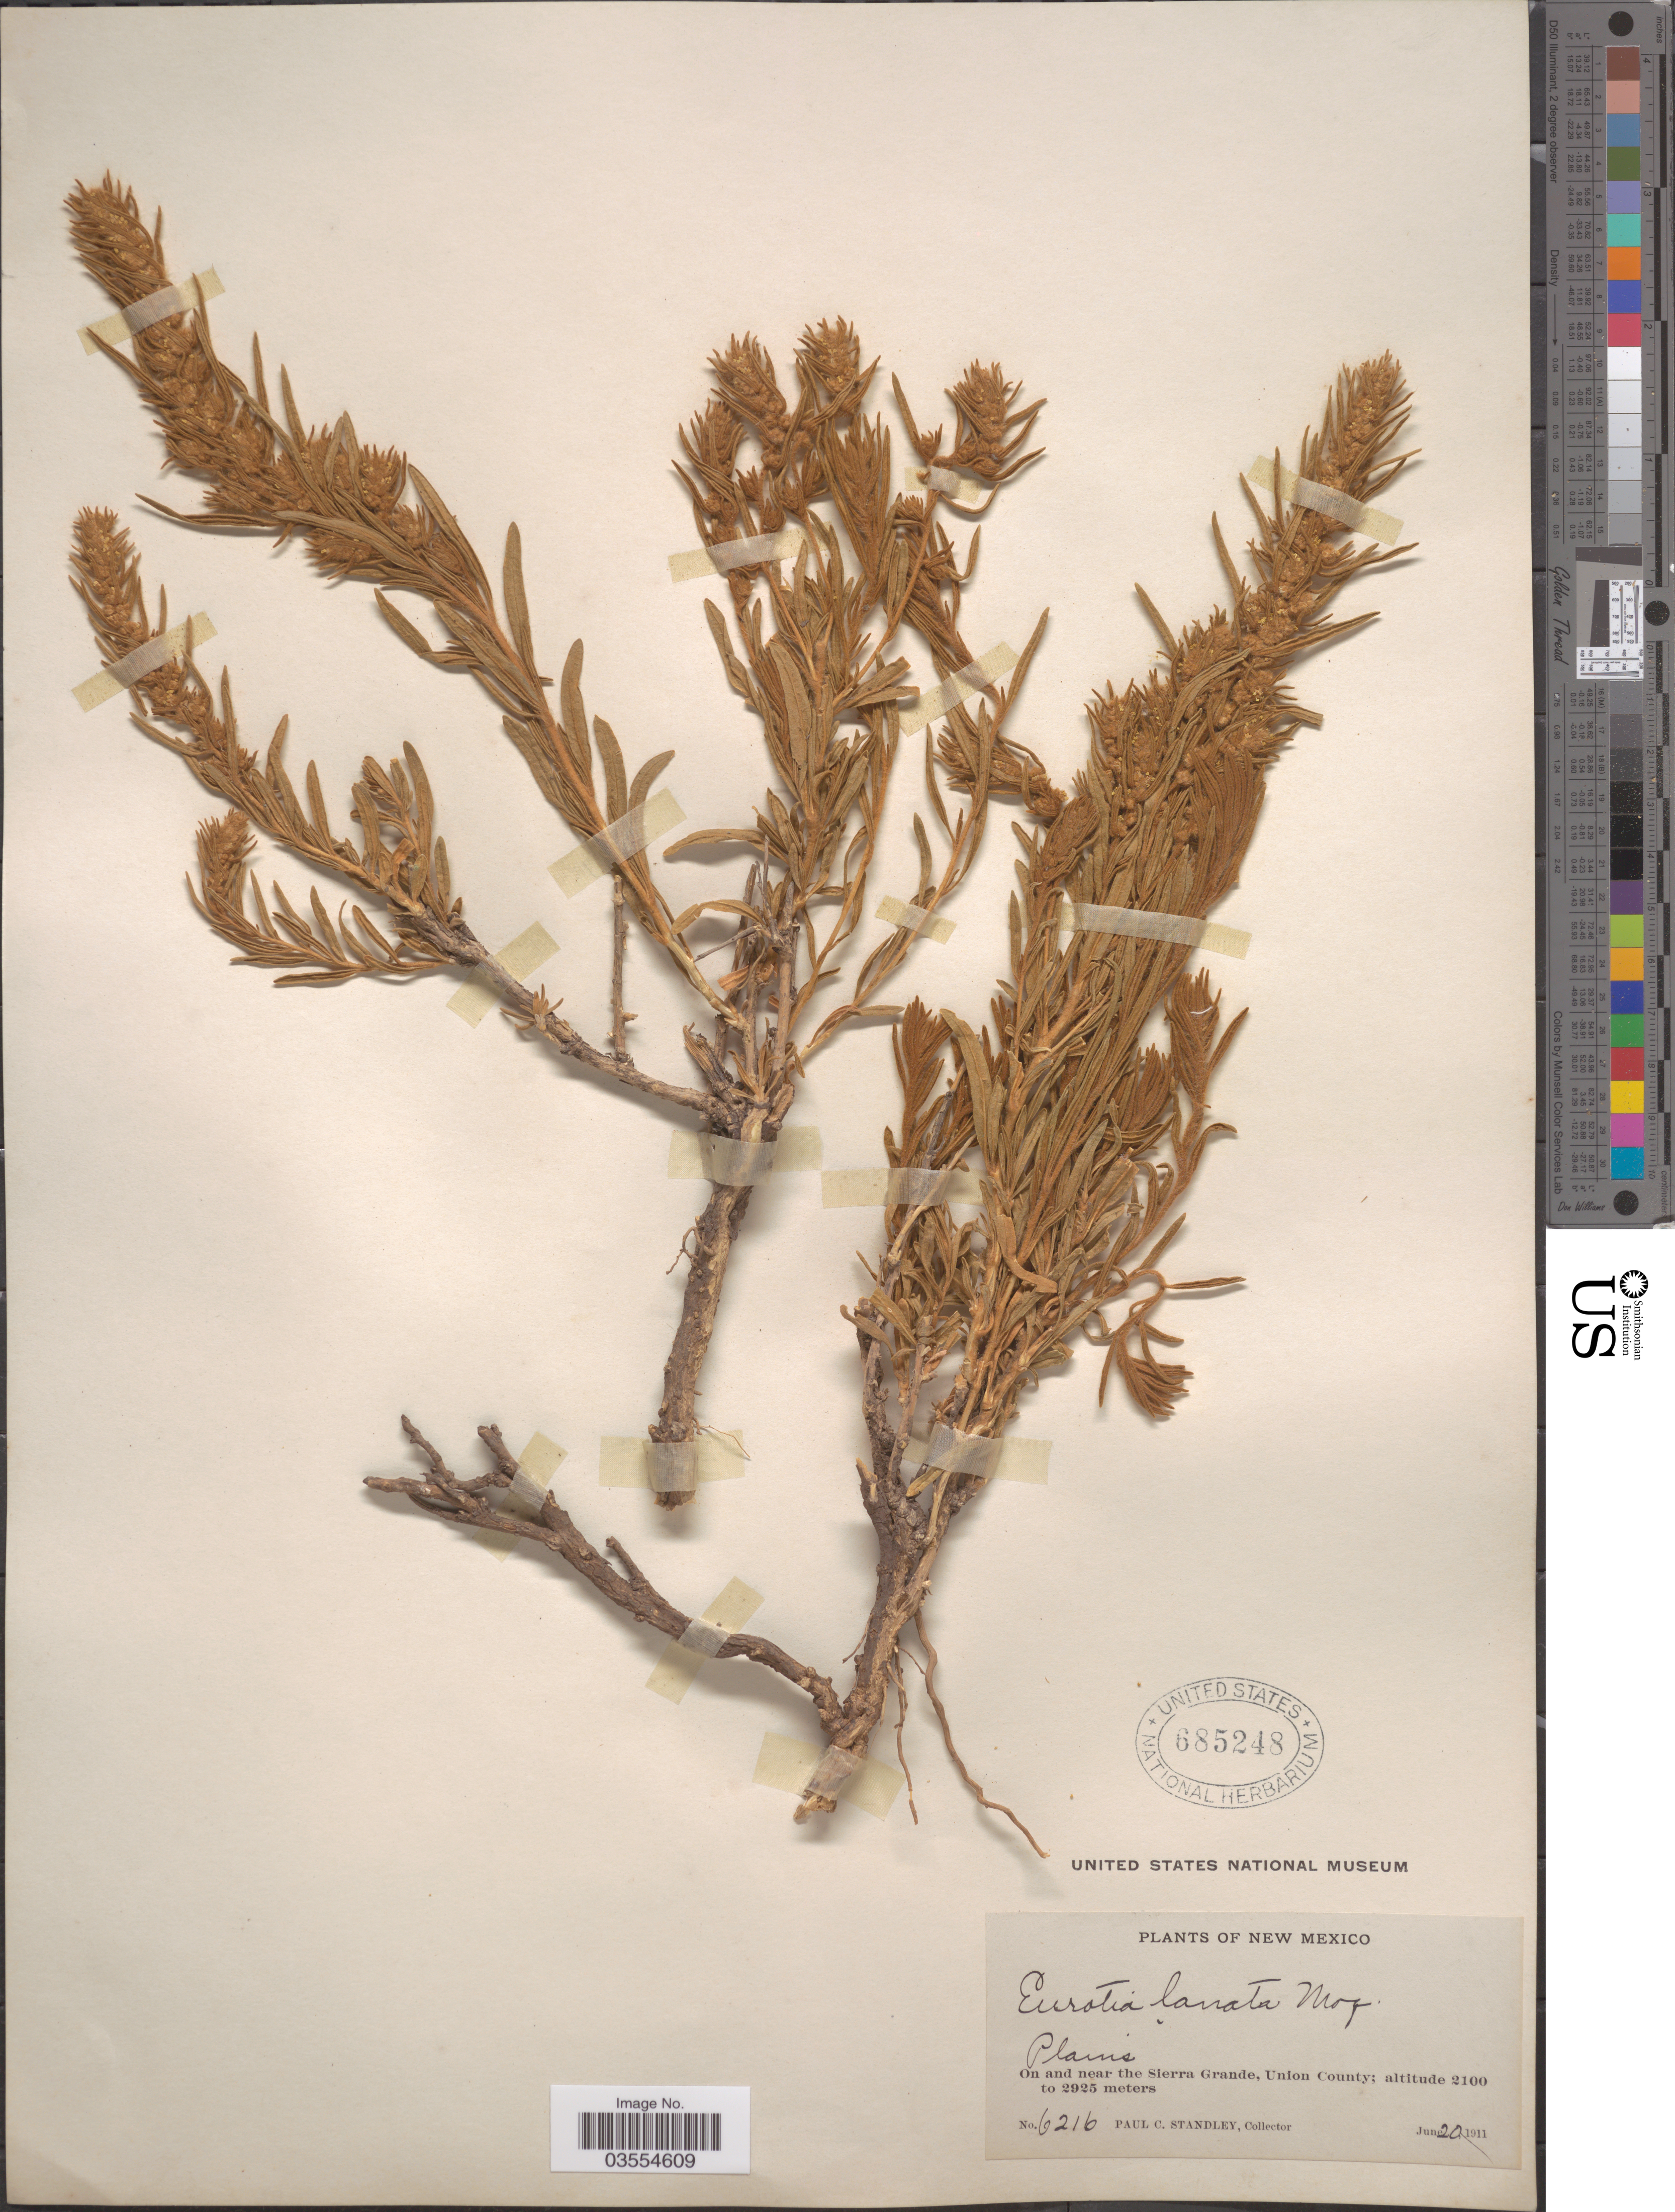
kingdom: Plantae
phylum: Tracheophyta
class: Magnoliopsida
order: Caryophyllales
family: Amaranthaceae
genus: Krascheninnikovia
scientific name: Krascheninnikovia lanata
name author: (Pursh) A. Meeuse & A.Smit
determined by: U.S. National Herbarium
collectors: P. C. Standley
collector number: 6216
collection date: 1911-06-20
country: United States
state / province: New Mexico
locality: Plains. On and near the Sierra Grande, Union County.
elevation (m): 2100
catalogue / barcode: US 685248